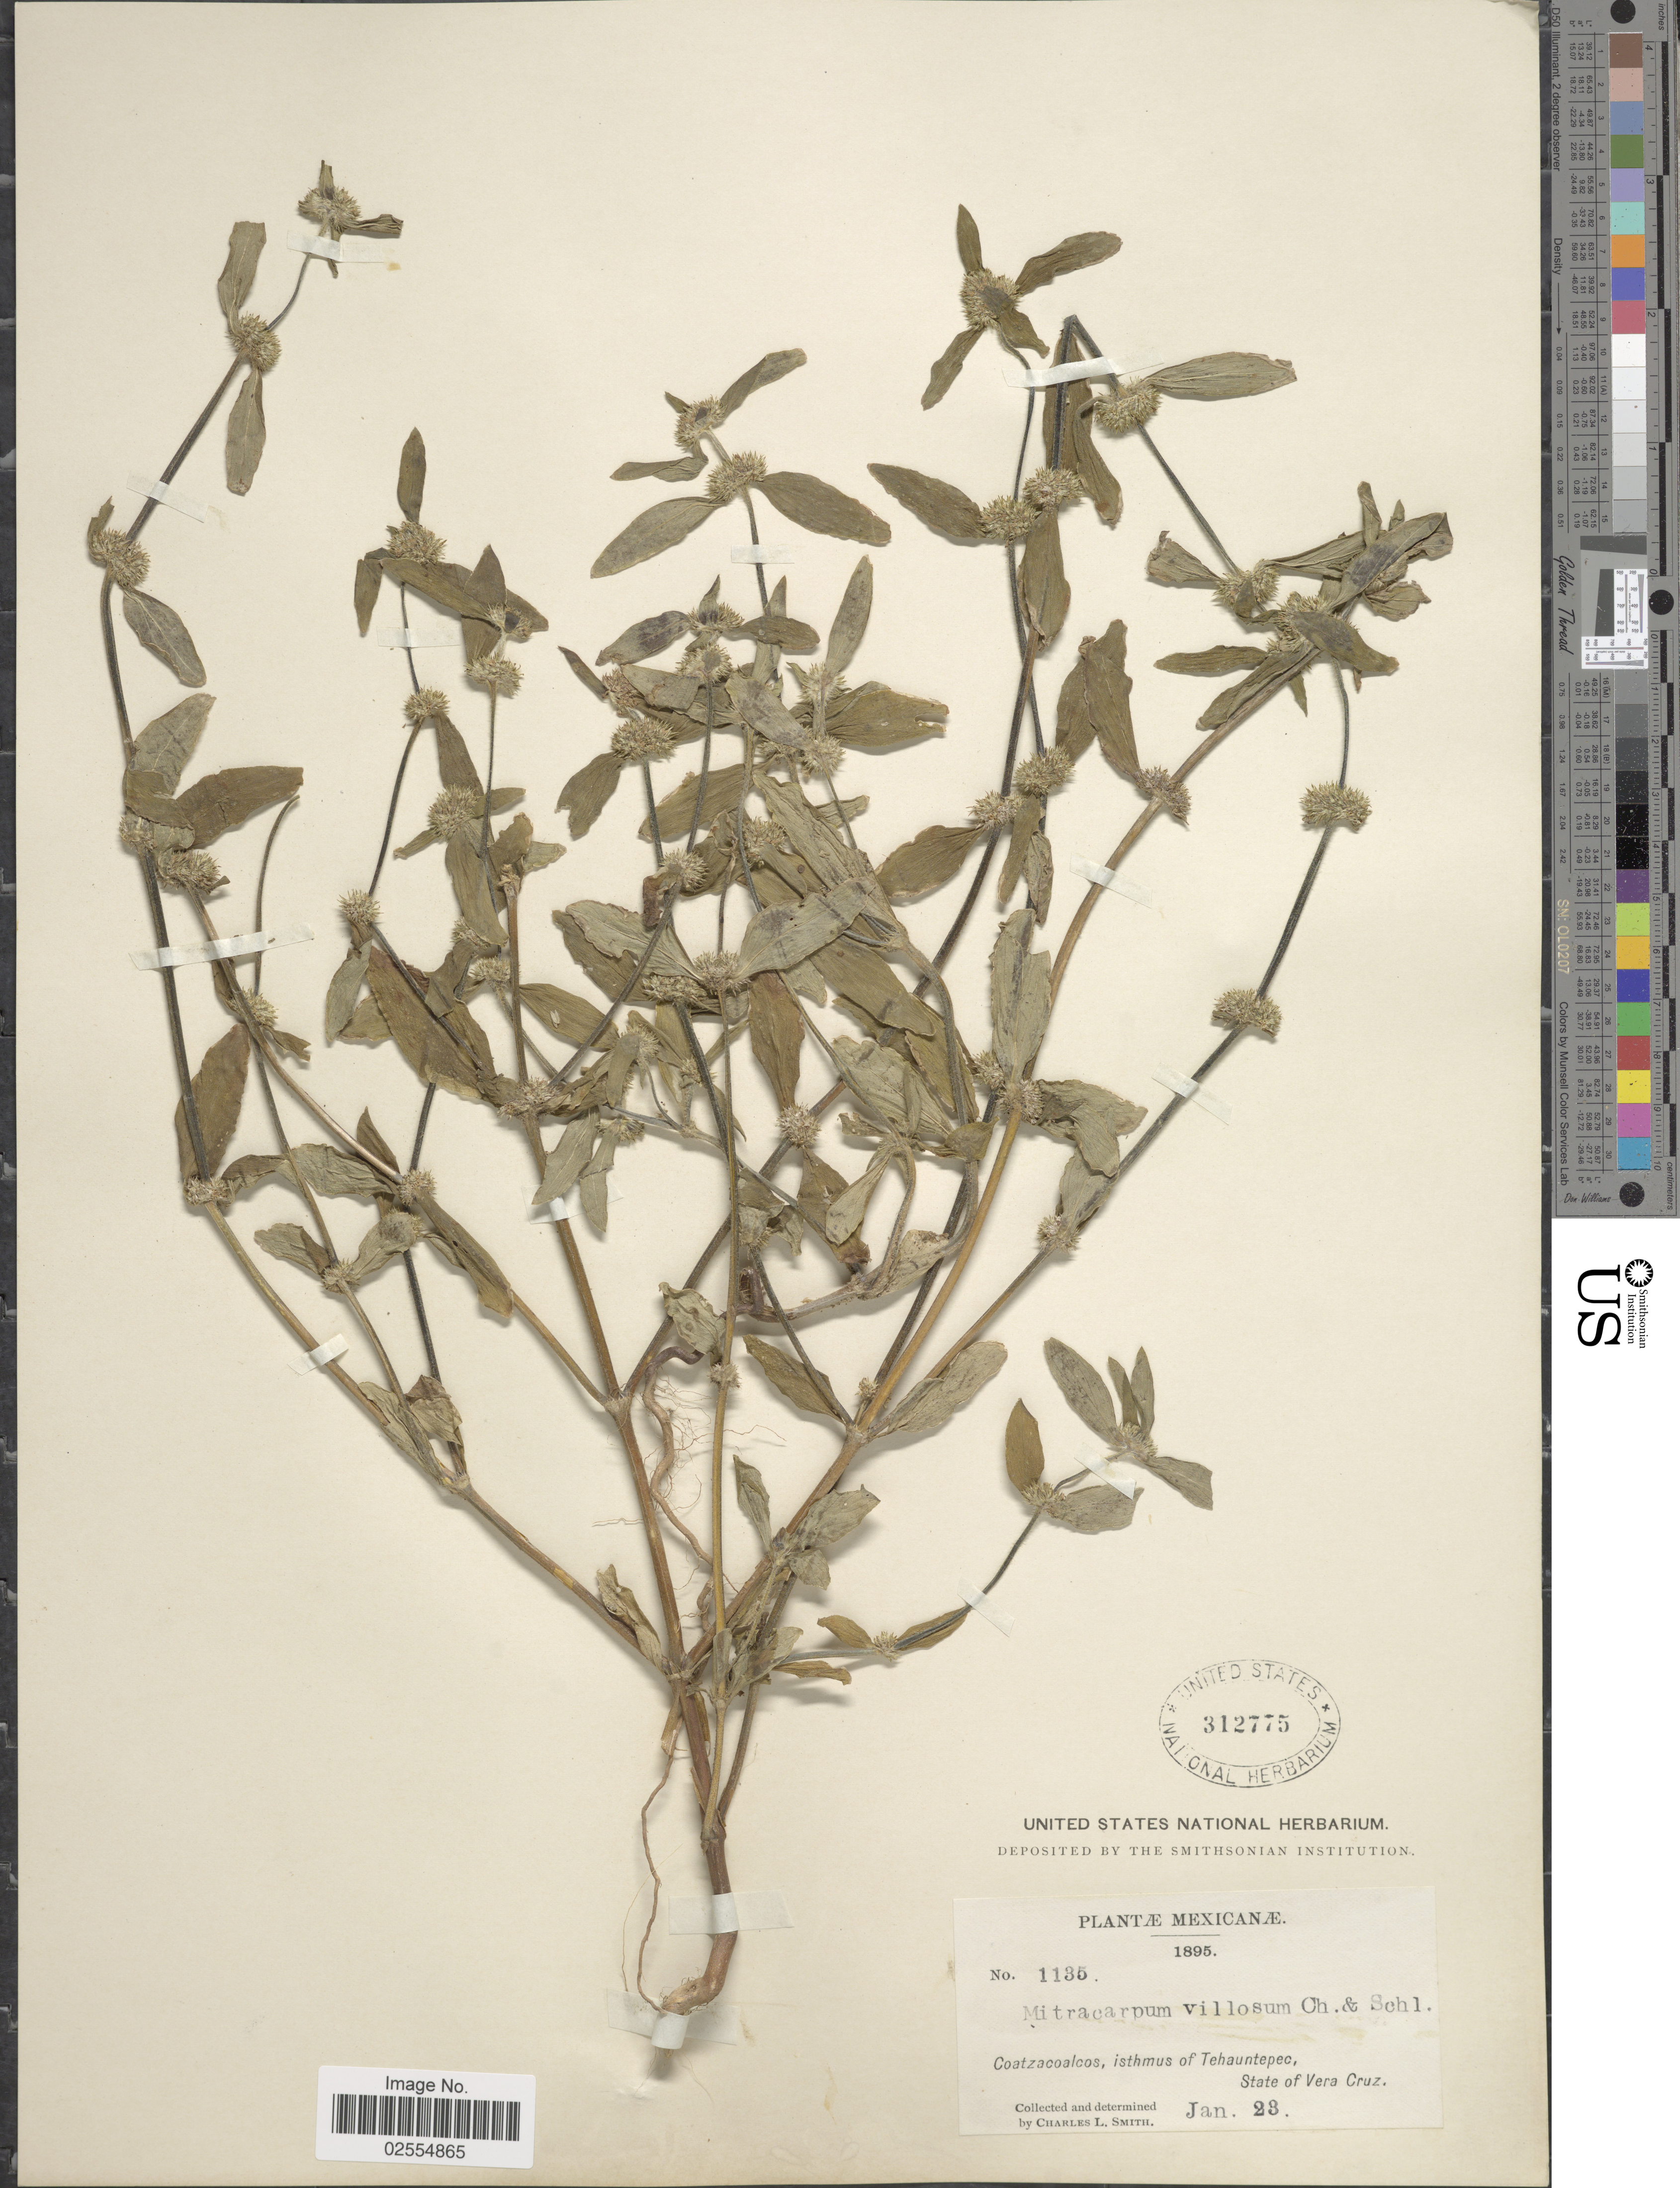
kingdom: Plantae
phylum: Tracheophyta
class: Magnoliopsida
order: Gentianales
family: Rubiaceae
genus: Mitracarpus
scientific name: Mitracarpus hirtus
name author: (L.) DC.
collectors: C. L. Smith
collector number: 1135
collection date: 1895-01-23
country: Mexico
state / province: Veracruz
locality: Coatzacoalcos, ishtmus of Tehuantepec, State of Vera Cruz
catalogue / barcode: US 312775